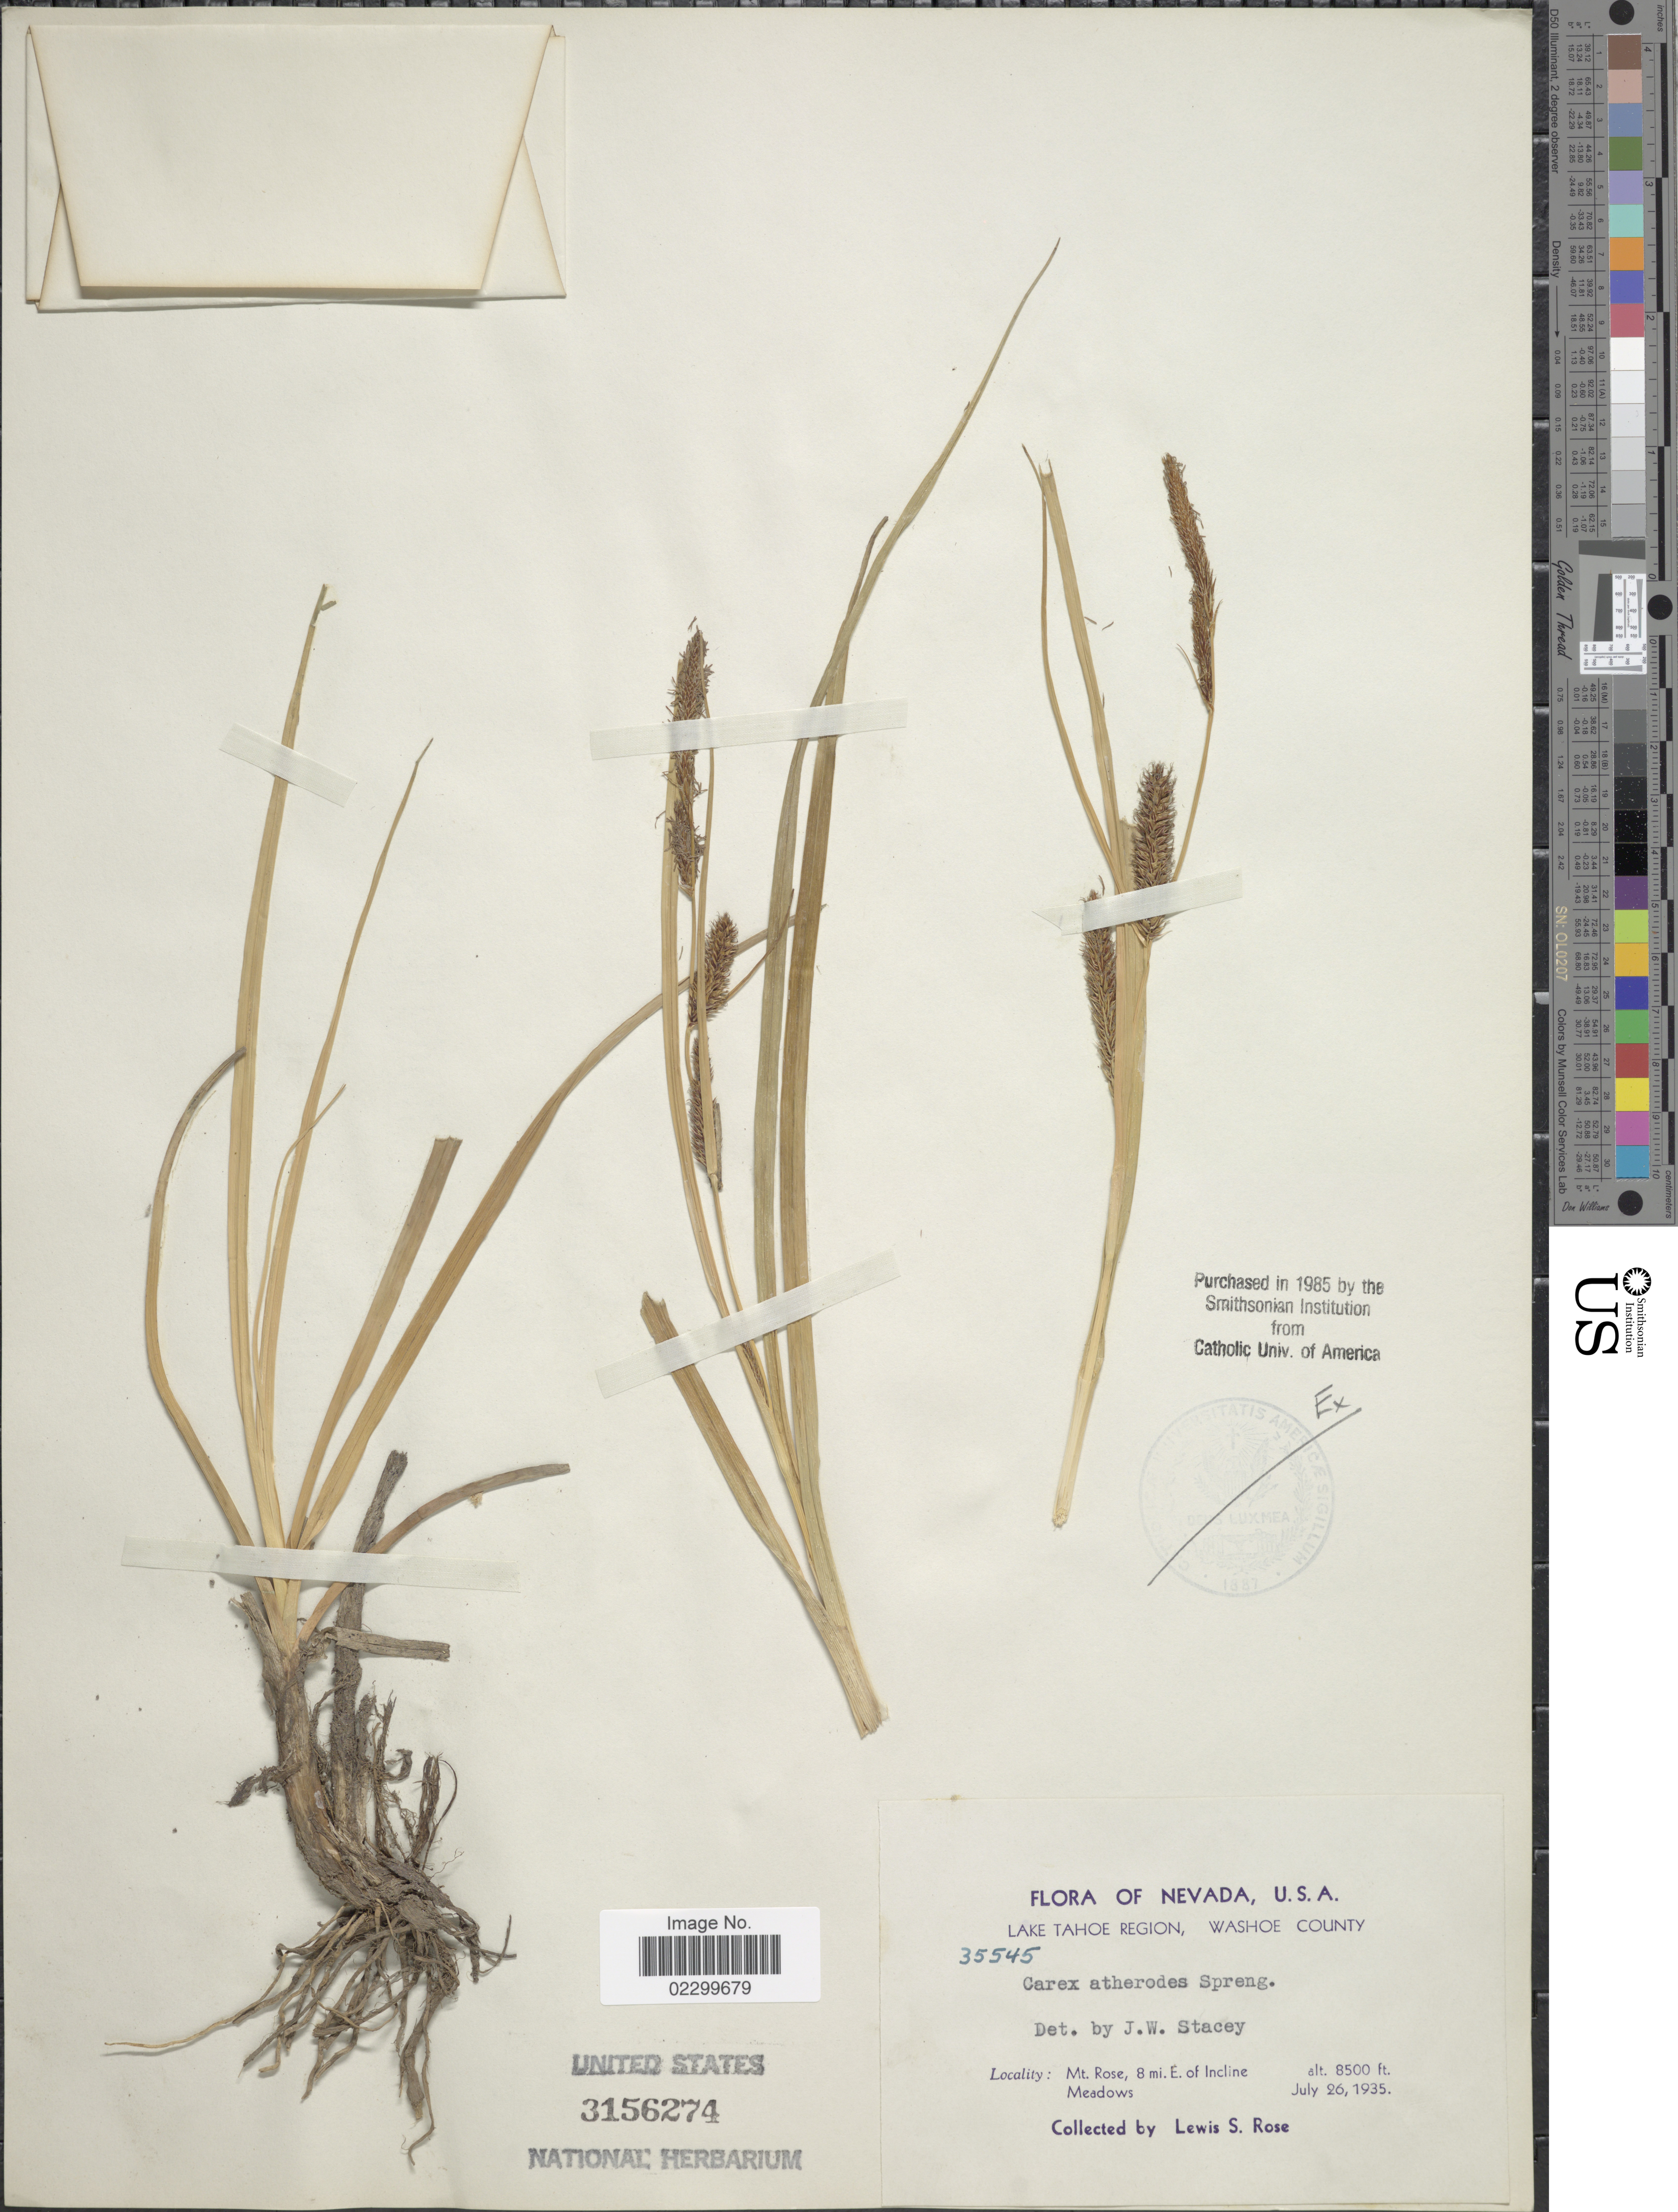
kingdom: Plantae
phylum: Tracheophyta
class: Liliopsida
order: Poales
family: Cyperaceae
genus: Carex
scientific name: Carex atherodes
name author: Spreng.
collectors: L. S. Rose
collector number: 35545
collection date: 1935-07-26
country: United States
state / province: Nevada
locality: Lake Tahoe Region, Washoe County, Mt. Rose, 8 mi. E. of Incline, meadows.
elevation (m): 2591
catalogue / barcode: US 3156274